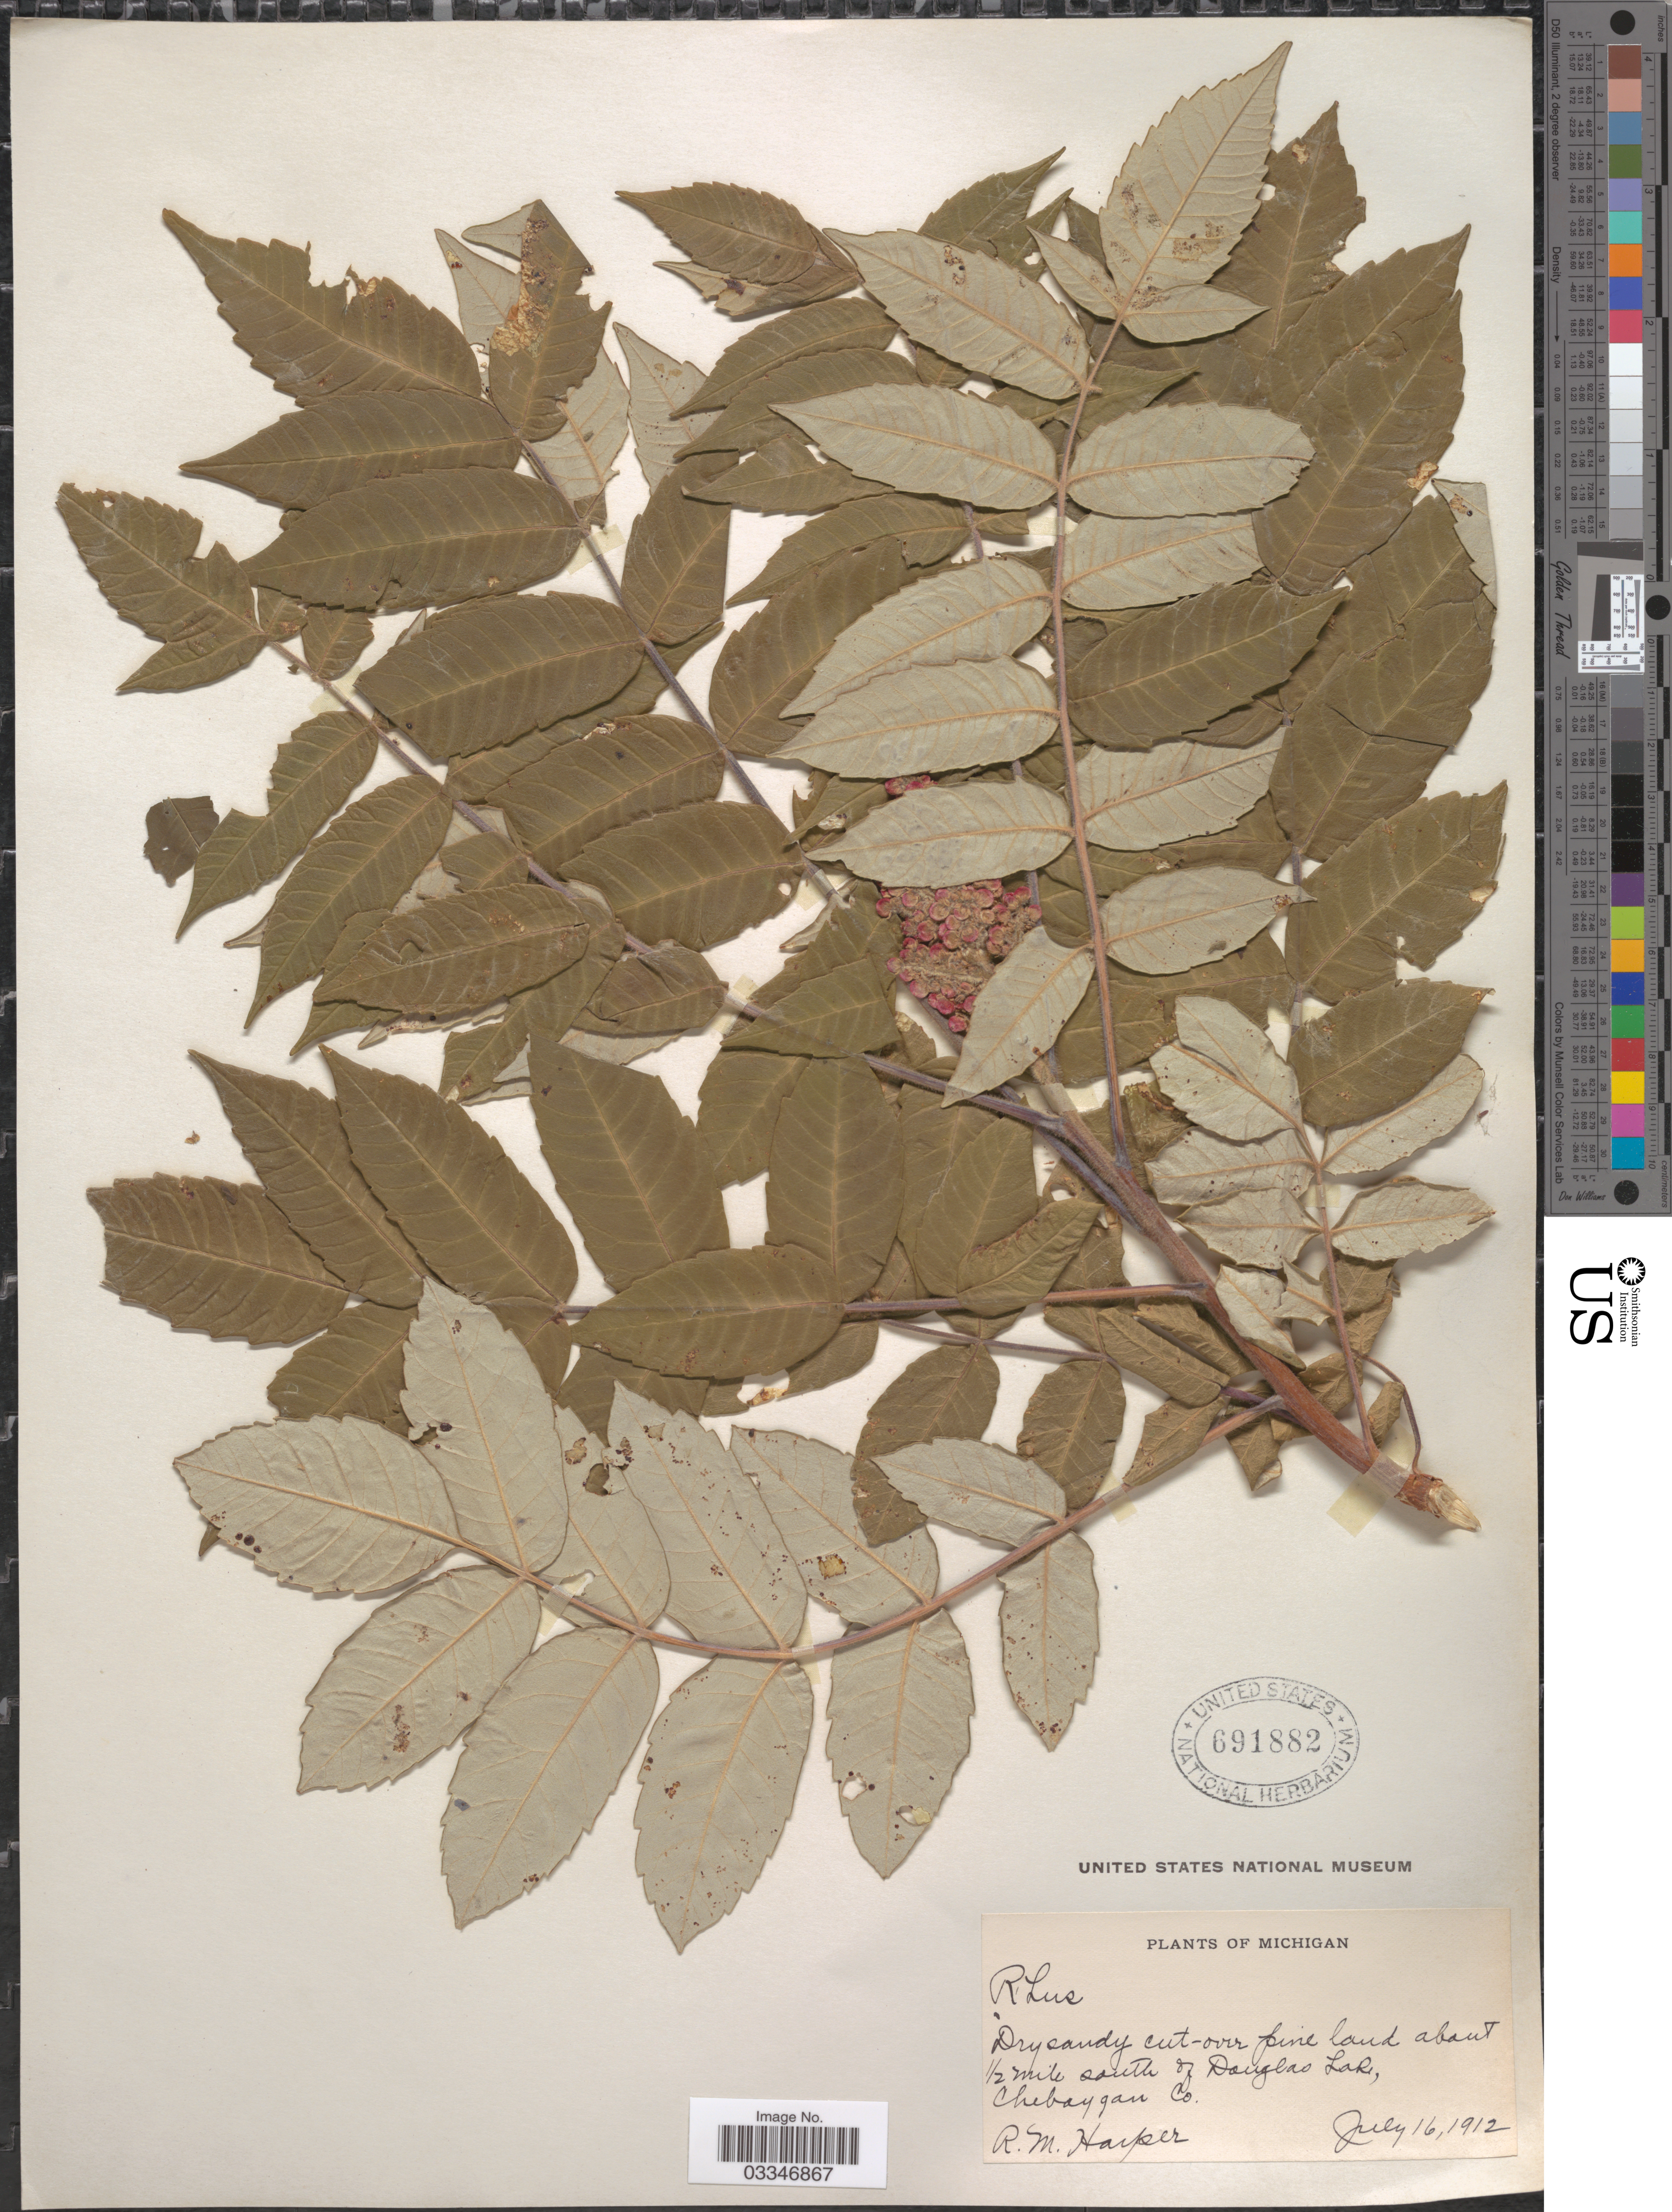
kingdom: Plantae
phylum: Tracheophyta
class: Magnoliopsida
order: Sapindales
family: Anacardiaceae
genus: Rhus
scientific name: Rhus typhina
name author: L.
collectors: R. Harper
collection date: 1912-07-16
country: United States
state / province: Michigan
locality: About ½ mile south of Douglas Lake, Cheboygan Co.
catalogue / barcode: US 691882